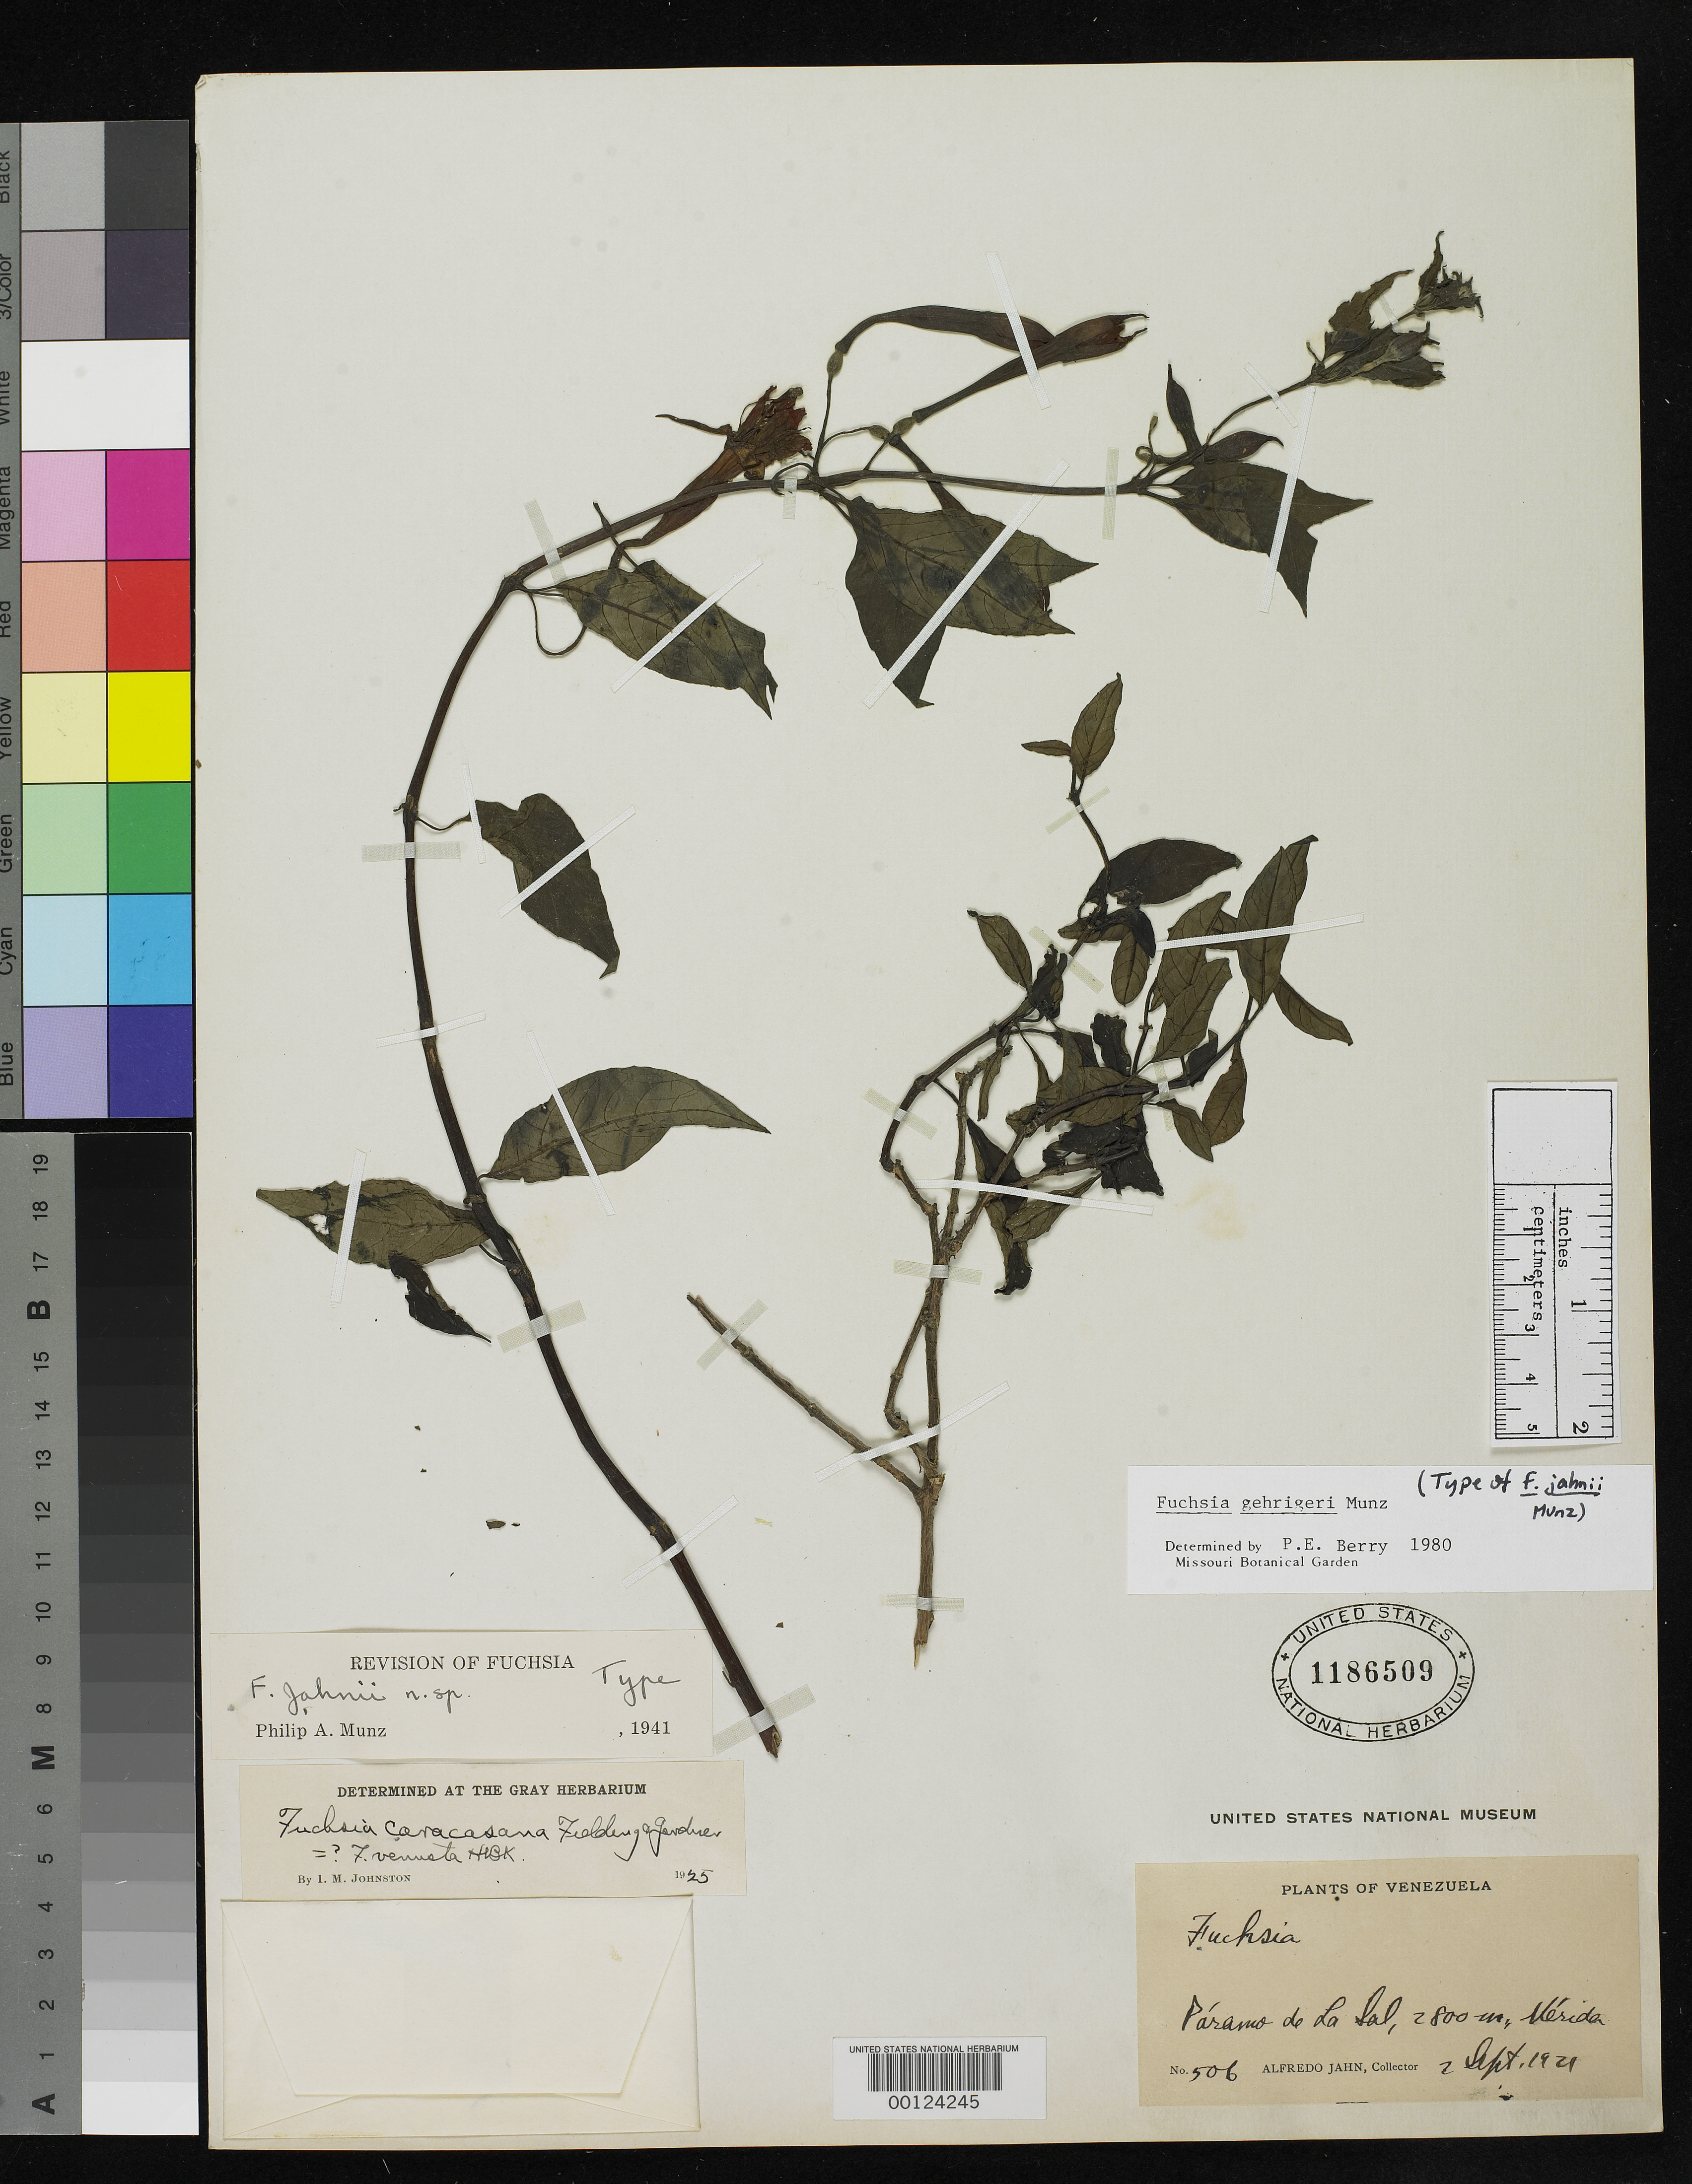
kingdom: Plantae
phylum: Tracheophyta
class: Magnoliopsida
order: Myrtales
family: Onagraceae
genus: Fuchsia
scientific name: Fuchsia jahnii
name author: Munz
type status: Holotype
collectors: A. Jahn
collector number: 506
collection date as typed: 02 Sep 1921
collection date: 1921-09-02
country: Venezuela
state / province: Mérida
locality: Paramo de La Sal.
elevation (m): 2800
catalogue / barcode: US 1186509